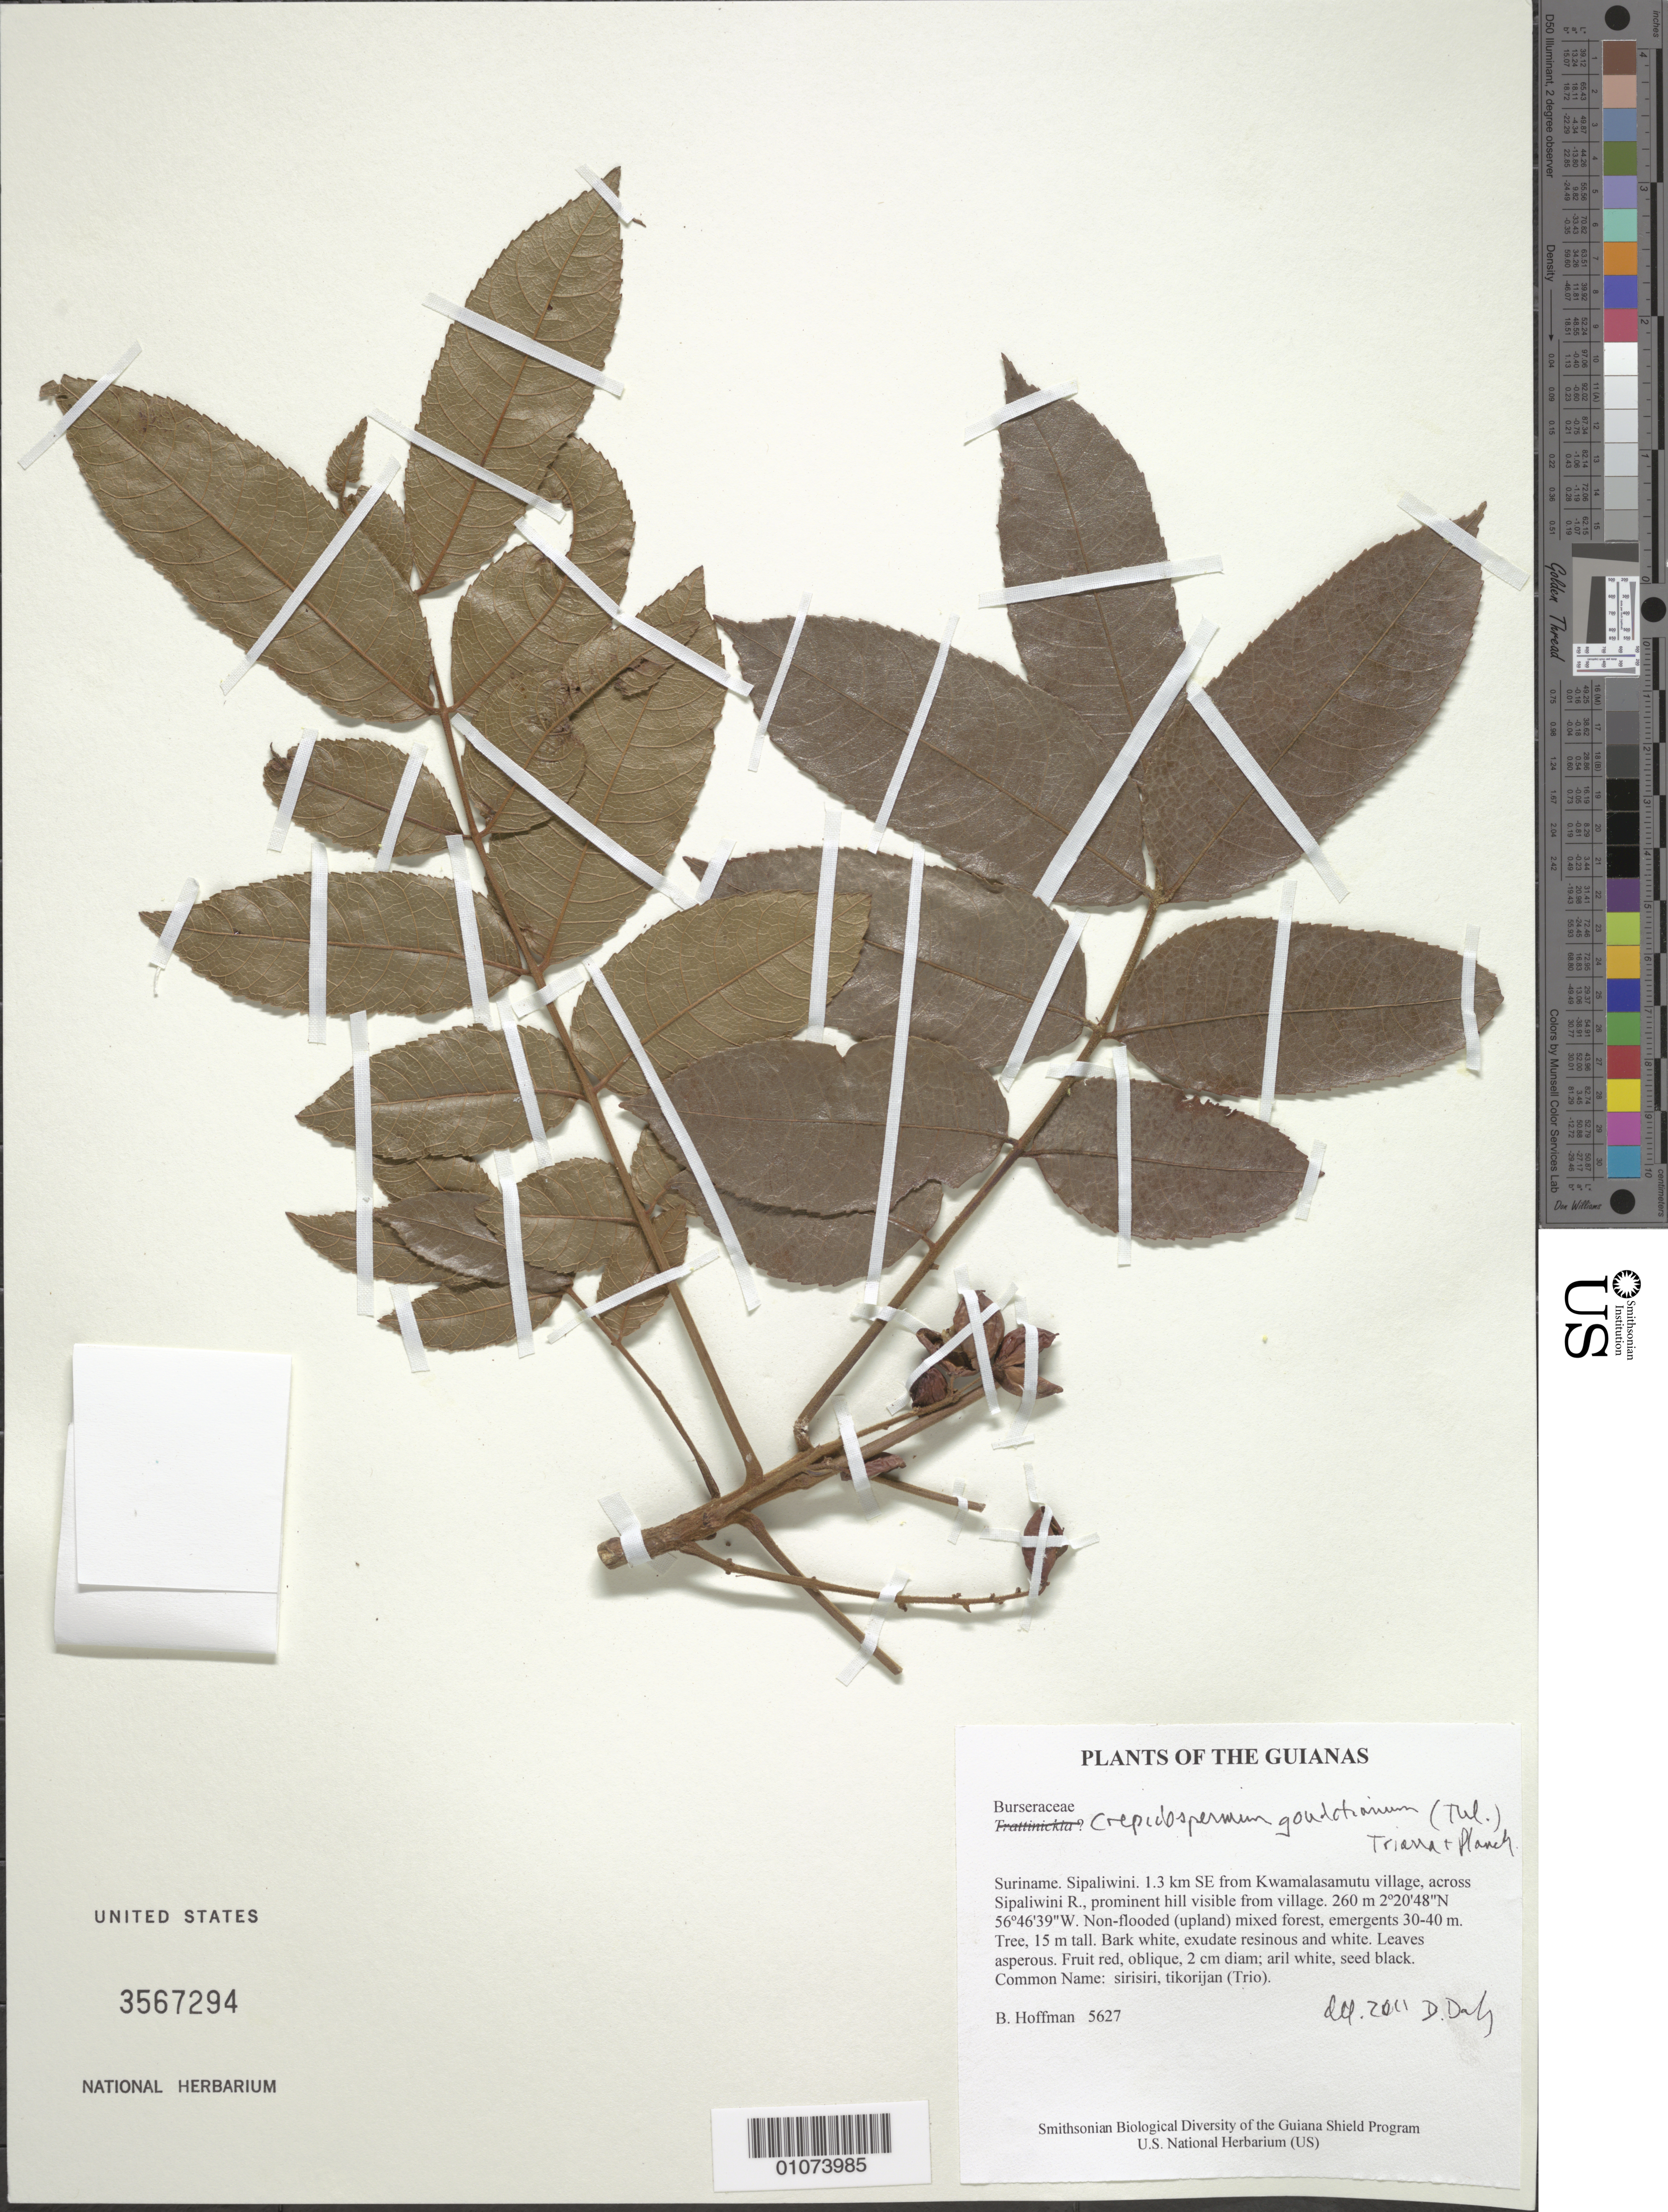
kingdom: Plantae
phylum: Tracheophyta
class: Magnoliopsida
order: Sapindales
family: Burseraceae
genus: Protium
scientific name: Protium goudotianum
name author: (Tul.) Byng & Christenh.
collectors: B. Hoffman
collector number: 5627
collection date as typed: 6 February 2004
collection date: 2004-02-06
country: Suriname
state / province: Sipaliwini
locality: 1.3 km SE from Kwamalasamutu village, across Sipaliwini R., prominent hill visible from village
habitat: Non-flooded (upland) mixed forest, emergents 30-40 m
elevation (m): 260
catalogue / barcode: US 3567294